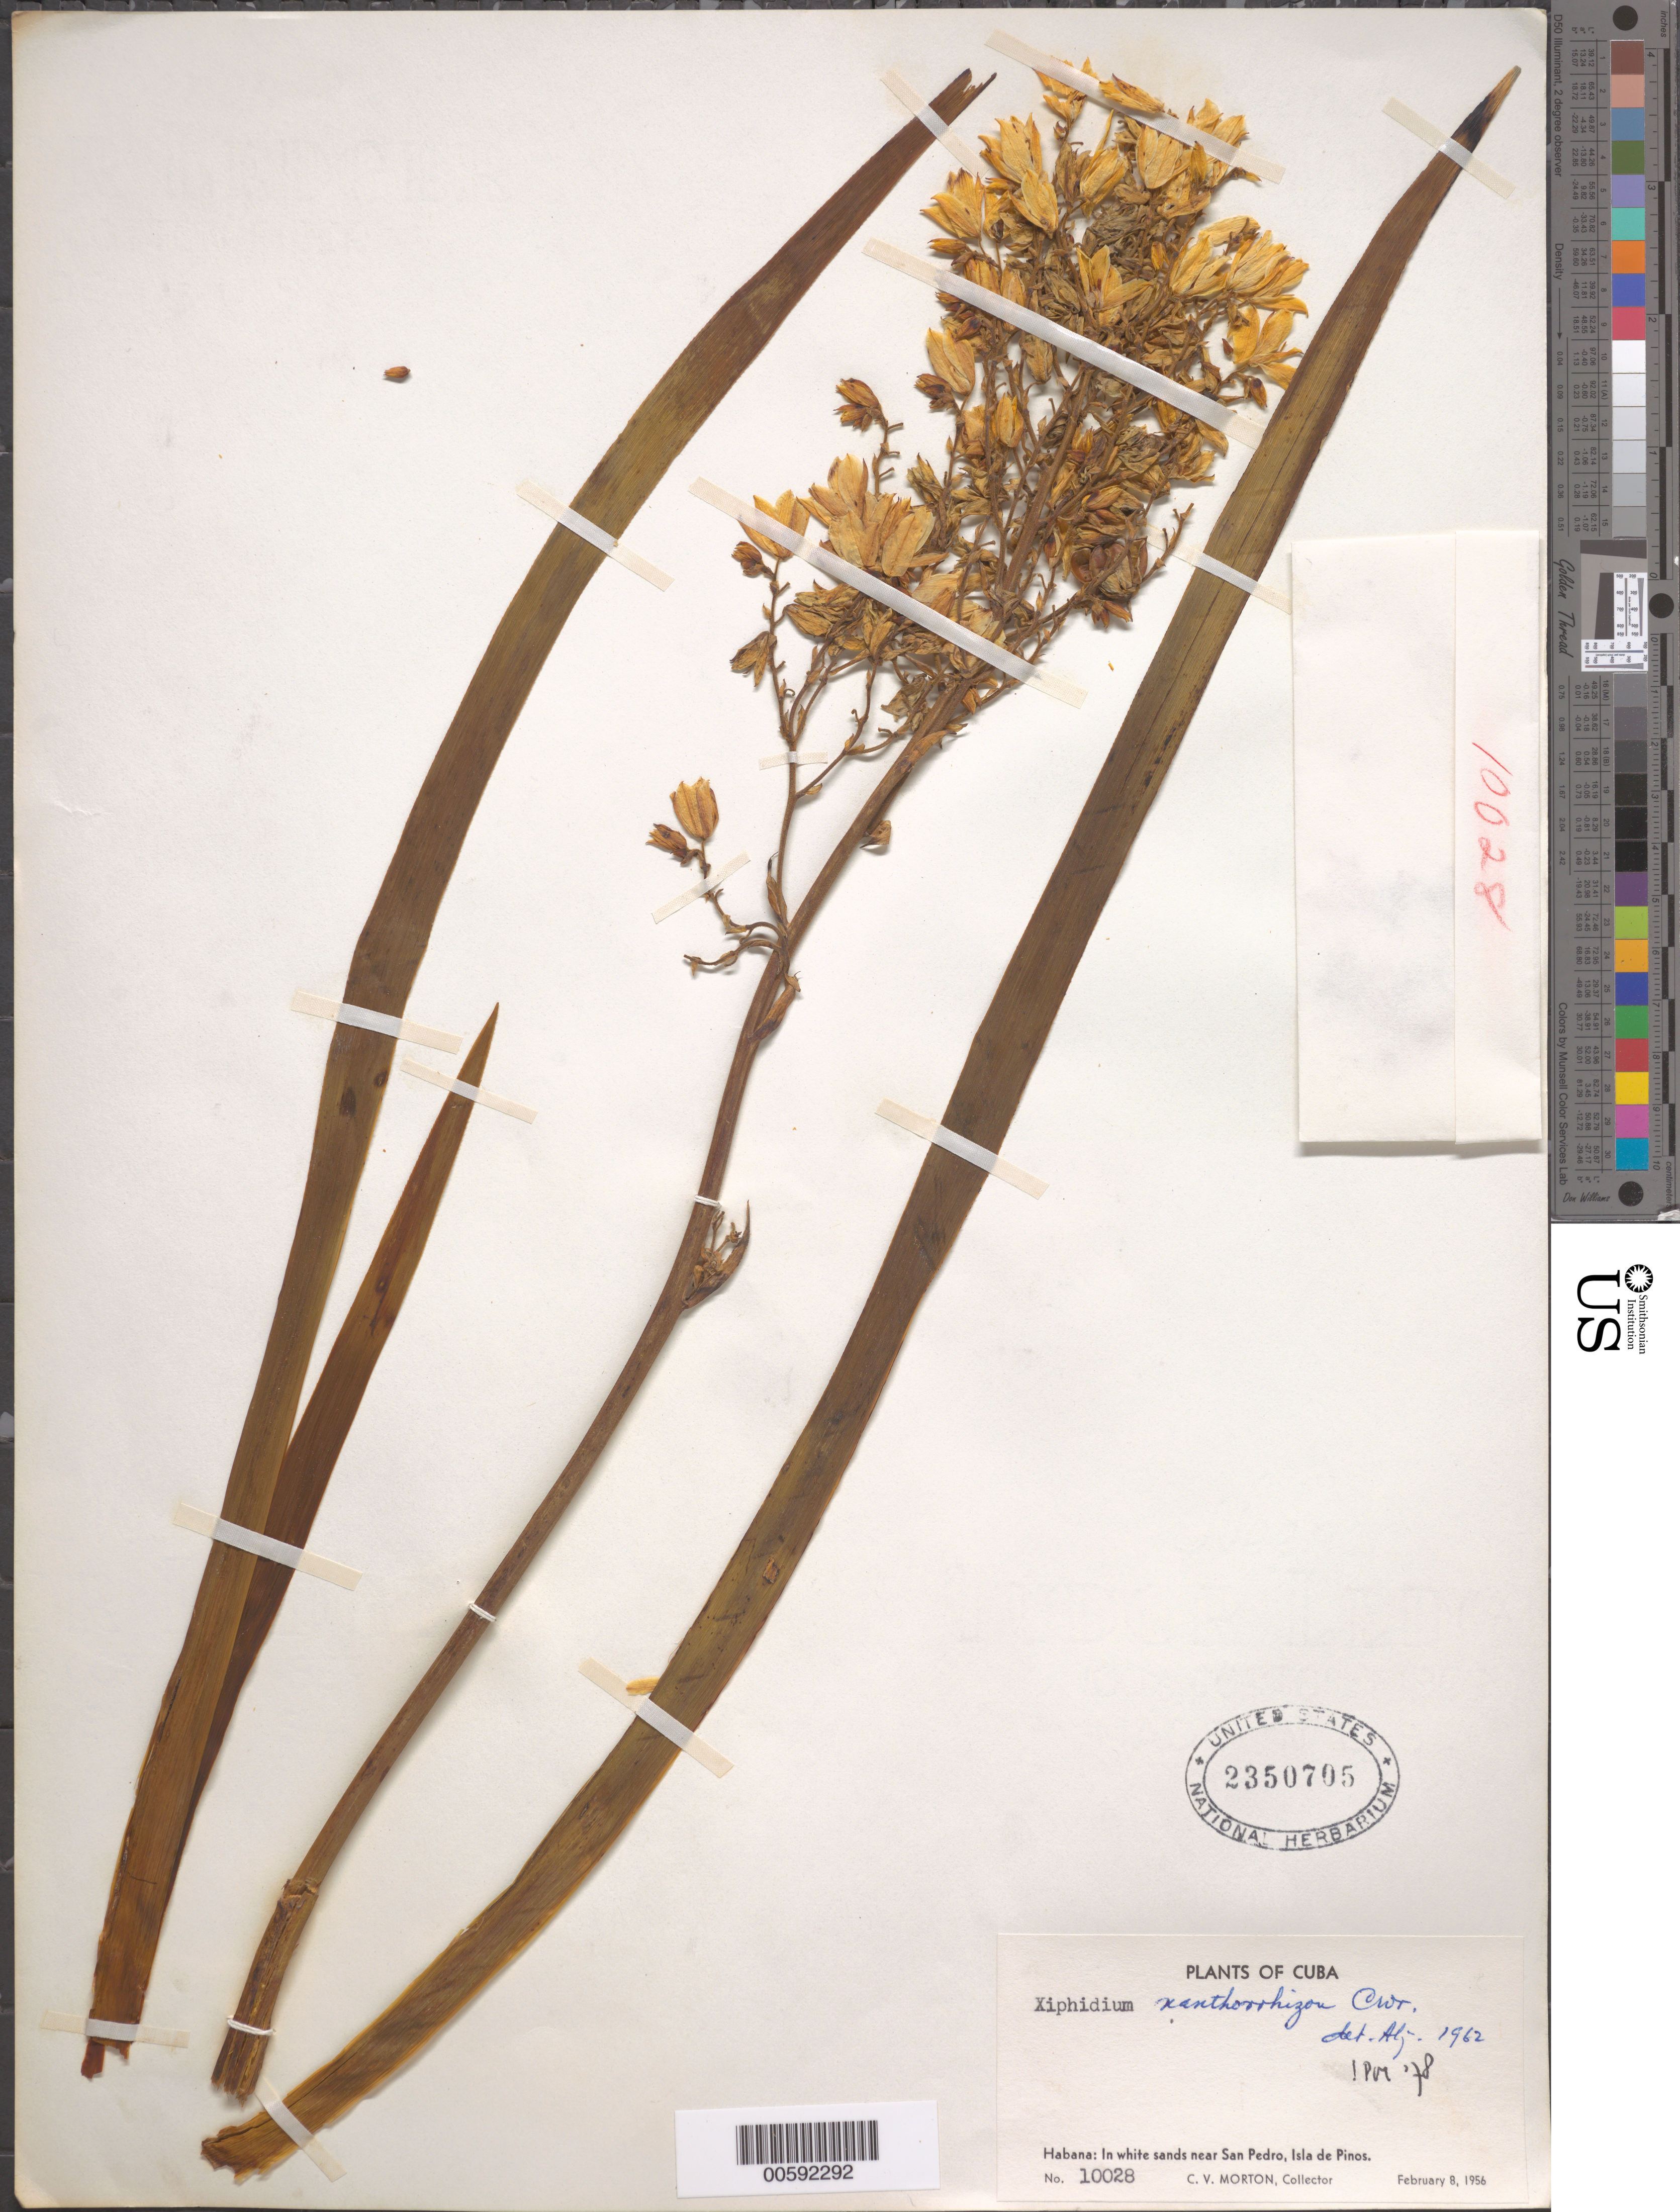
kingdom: Plantae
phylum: Tracheophyta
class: Liliopsida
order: Commelinales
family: Haemodoraceae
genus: Xiphidium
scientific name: Xiphidium xanthorrhizon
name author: C. Wright ex Griseb.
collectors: C. V. Morton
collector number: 10028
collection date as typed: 08 Feb 1956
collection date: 1956-02-08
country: Cuba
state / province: Isla de La Juventud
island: Isla de La Juventud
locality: Habana, near San Pedro. (Province originally recorded as Isla de Pinos.)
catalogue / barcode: US 2350705